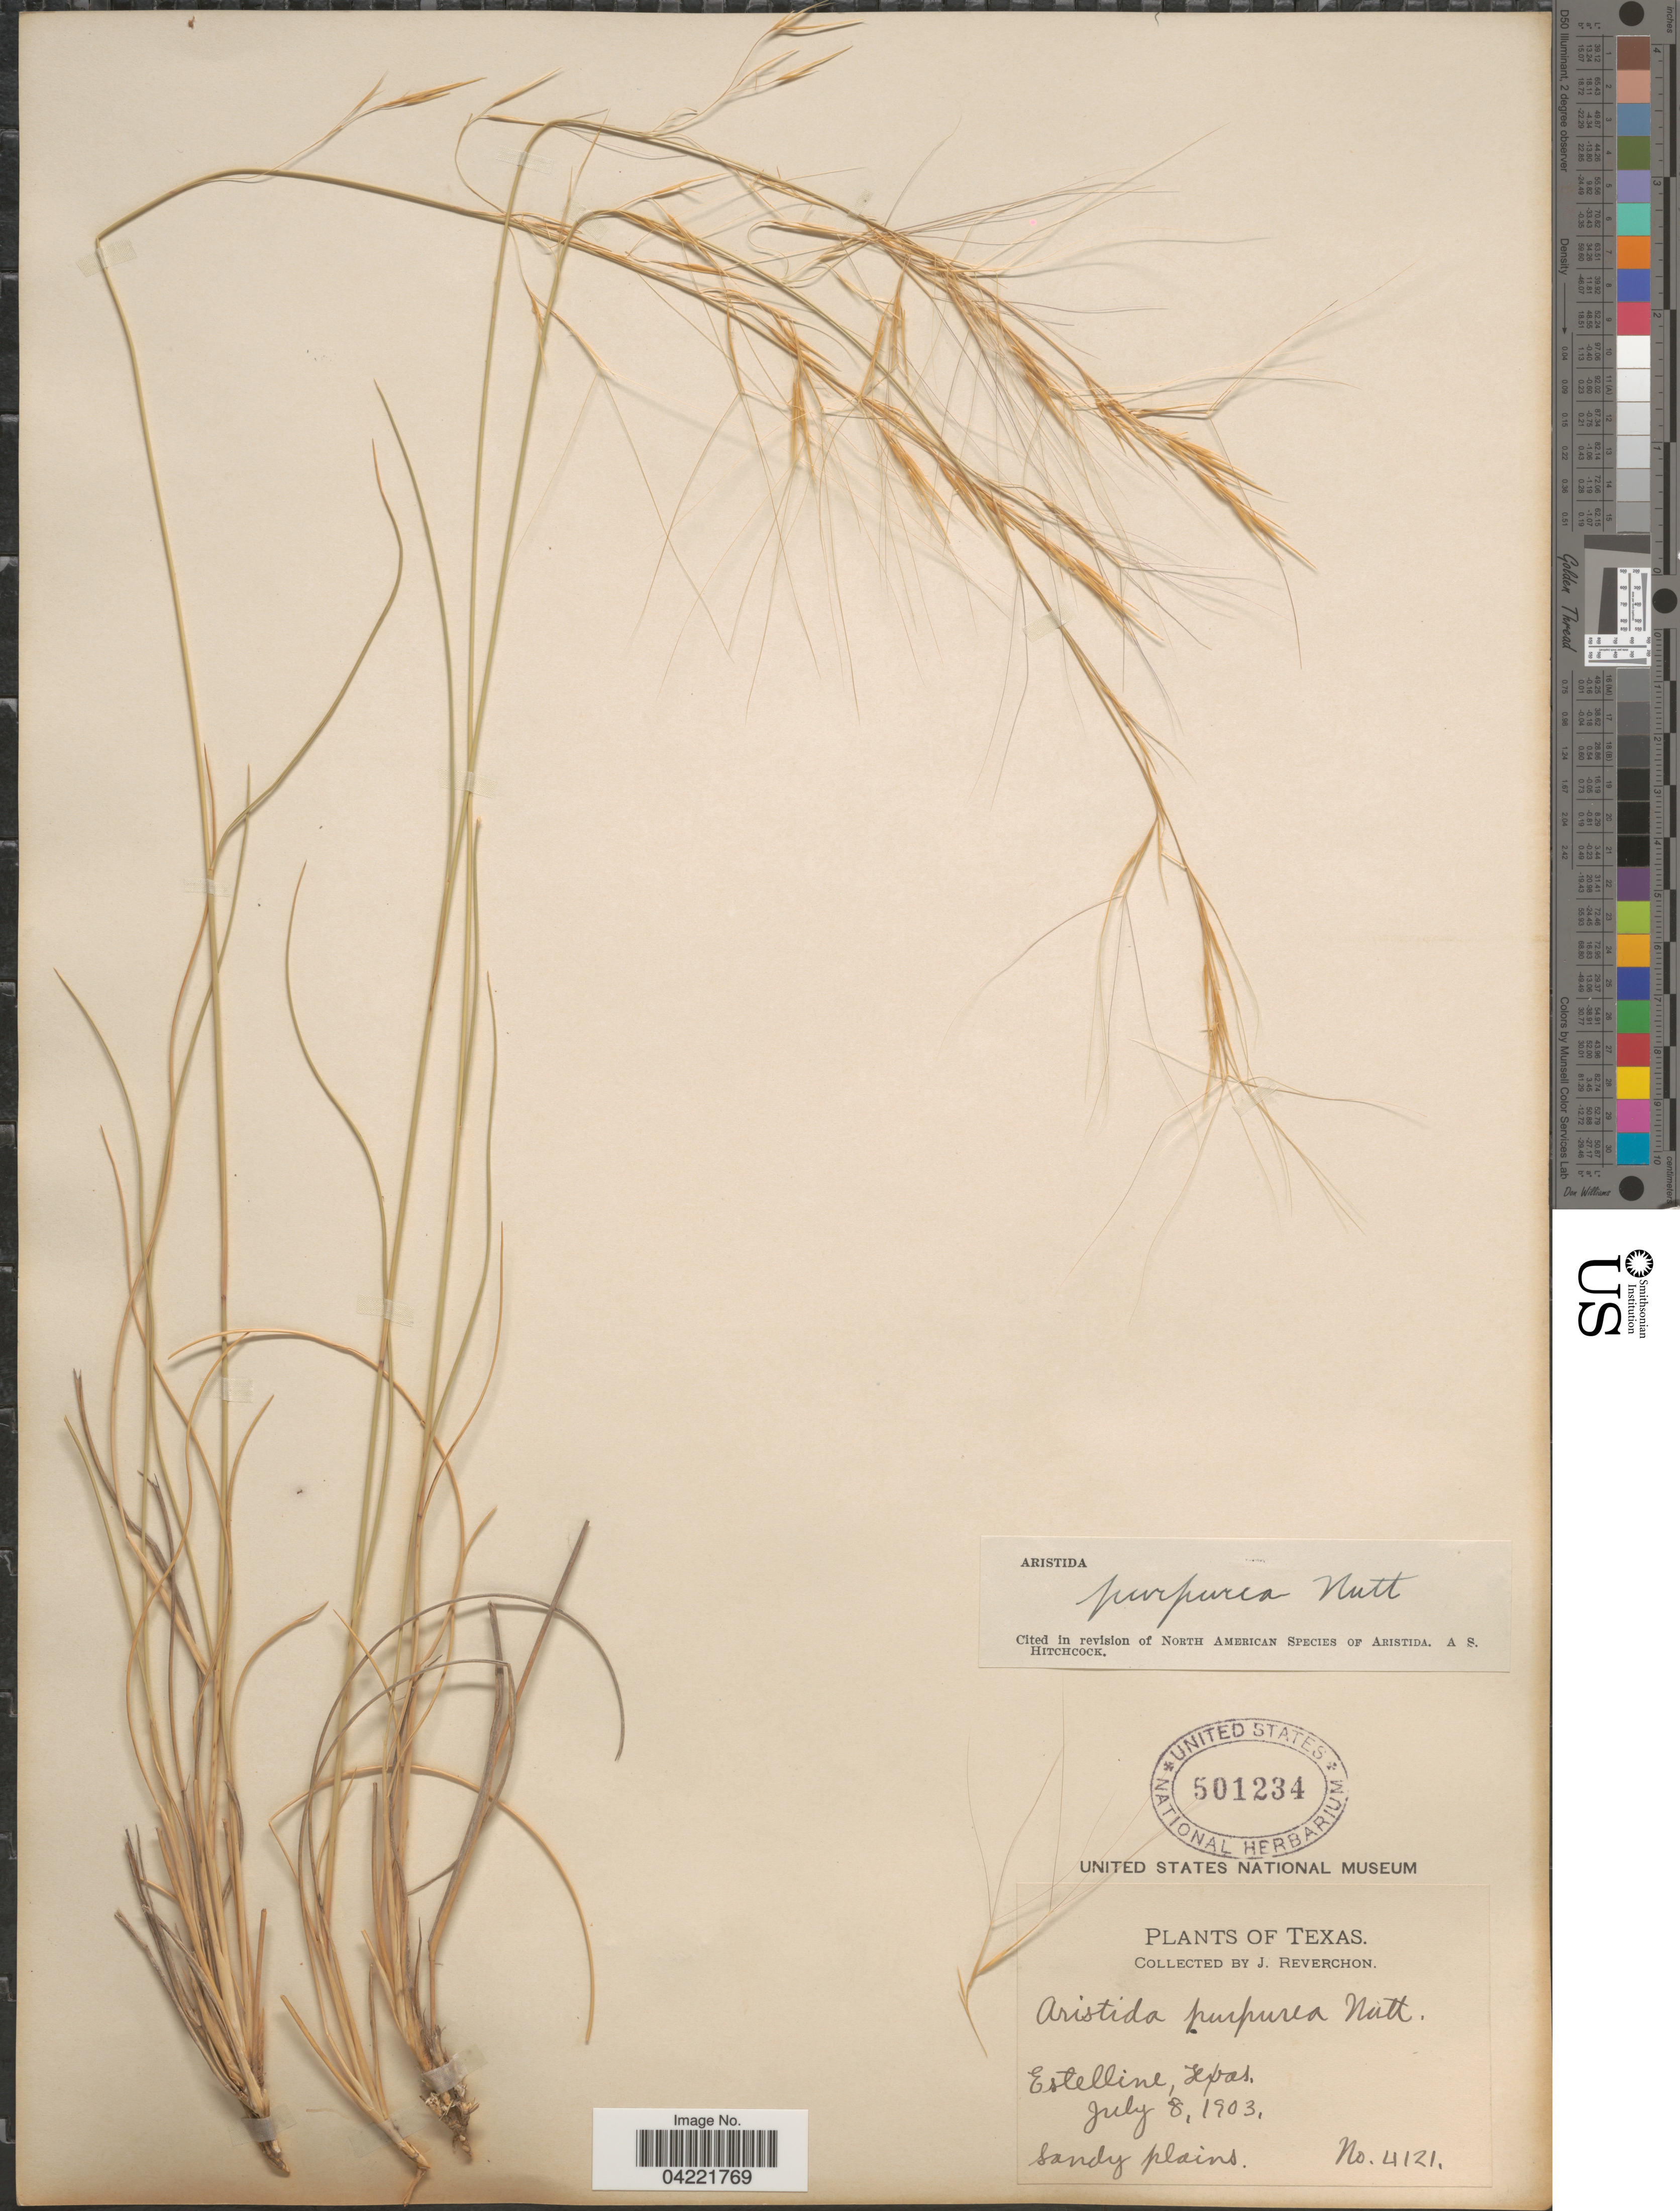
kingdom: Plantae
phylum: Tracheophyta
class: Liliopsida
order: Poales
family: Poaceae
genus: Aristida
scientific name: Aristida purpurea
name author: Nutt.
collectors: J. Reverchon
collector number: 4121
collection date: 1903-07-08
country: United States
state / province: Texas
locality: Estelline.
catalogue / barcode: US 501234